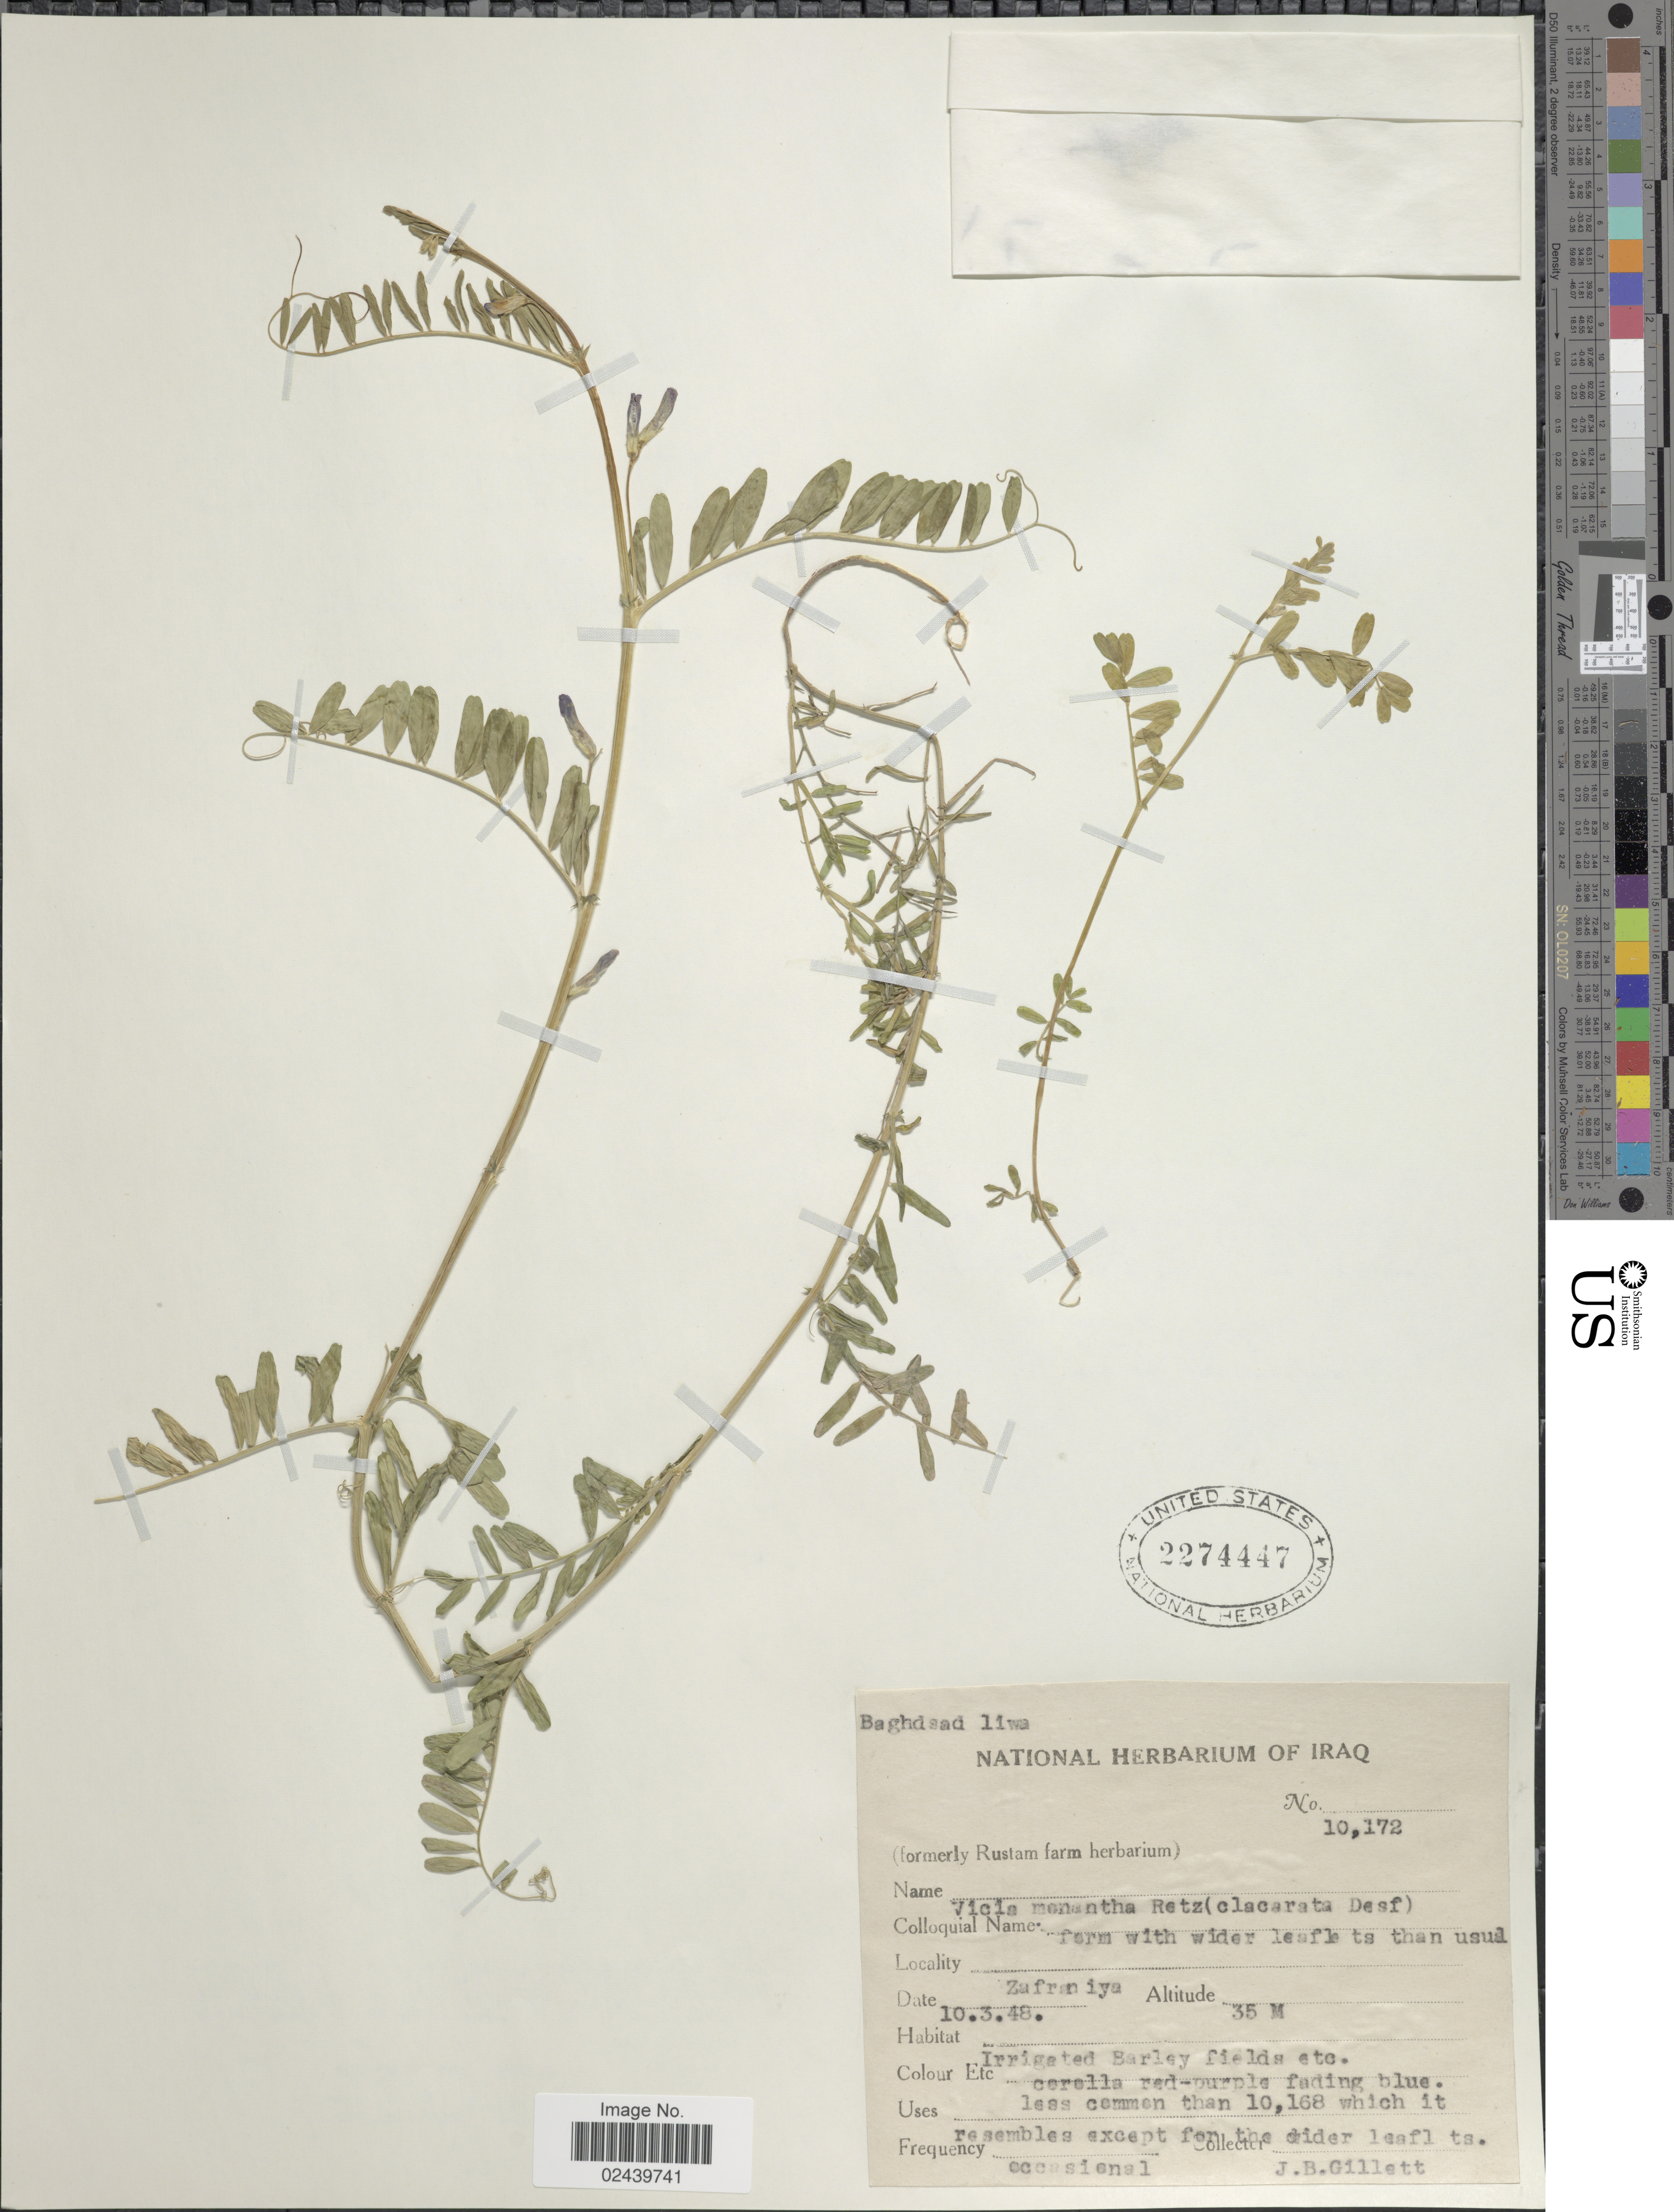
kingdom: Plantae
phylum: Tracheophyta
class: Magnoliopsida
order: Fabales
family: Fabaceae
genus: Vicia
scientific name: Vicia monantha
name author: Retz.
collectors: J. B. Gillett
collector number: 10172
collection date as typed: Transcribed d/m/y: 10/3/48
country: Iraq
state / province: Baghdad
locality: Baghdsad liwa. Zafraniya [interpreted]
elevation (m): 35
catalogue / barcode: US 2274447